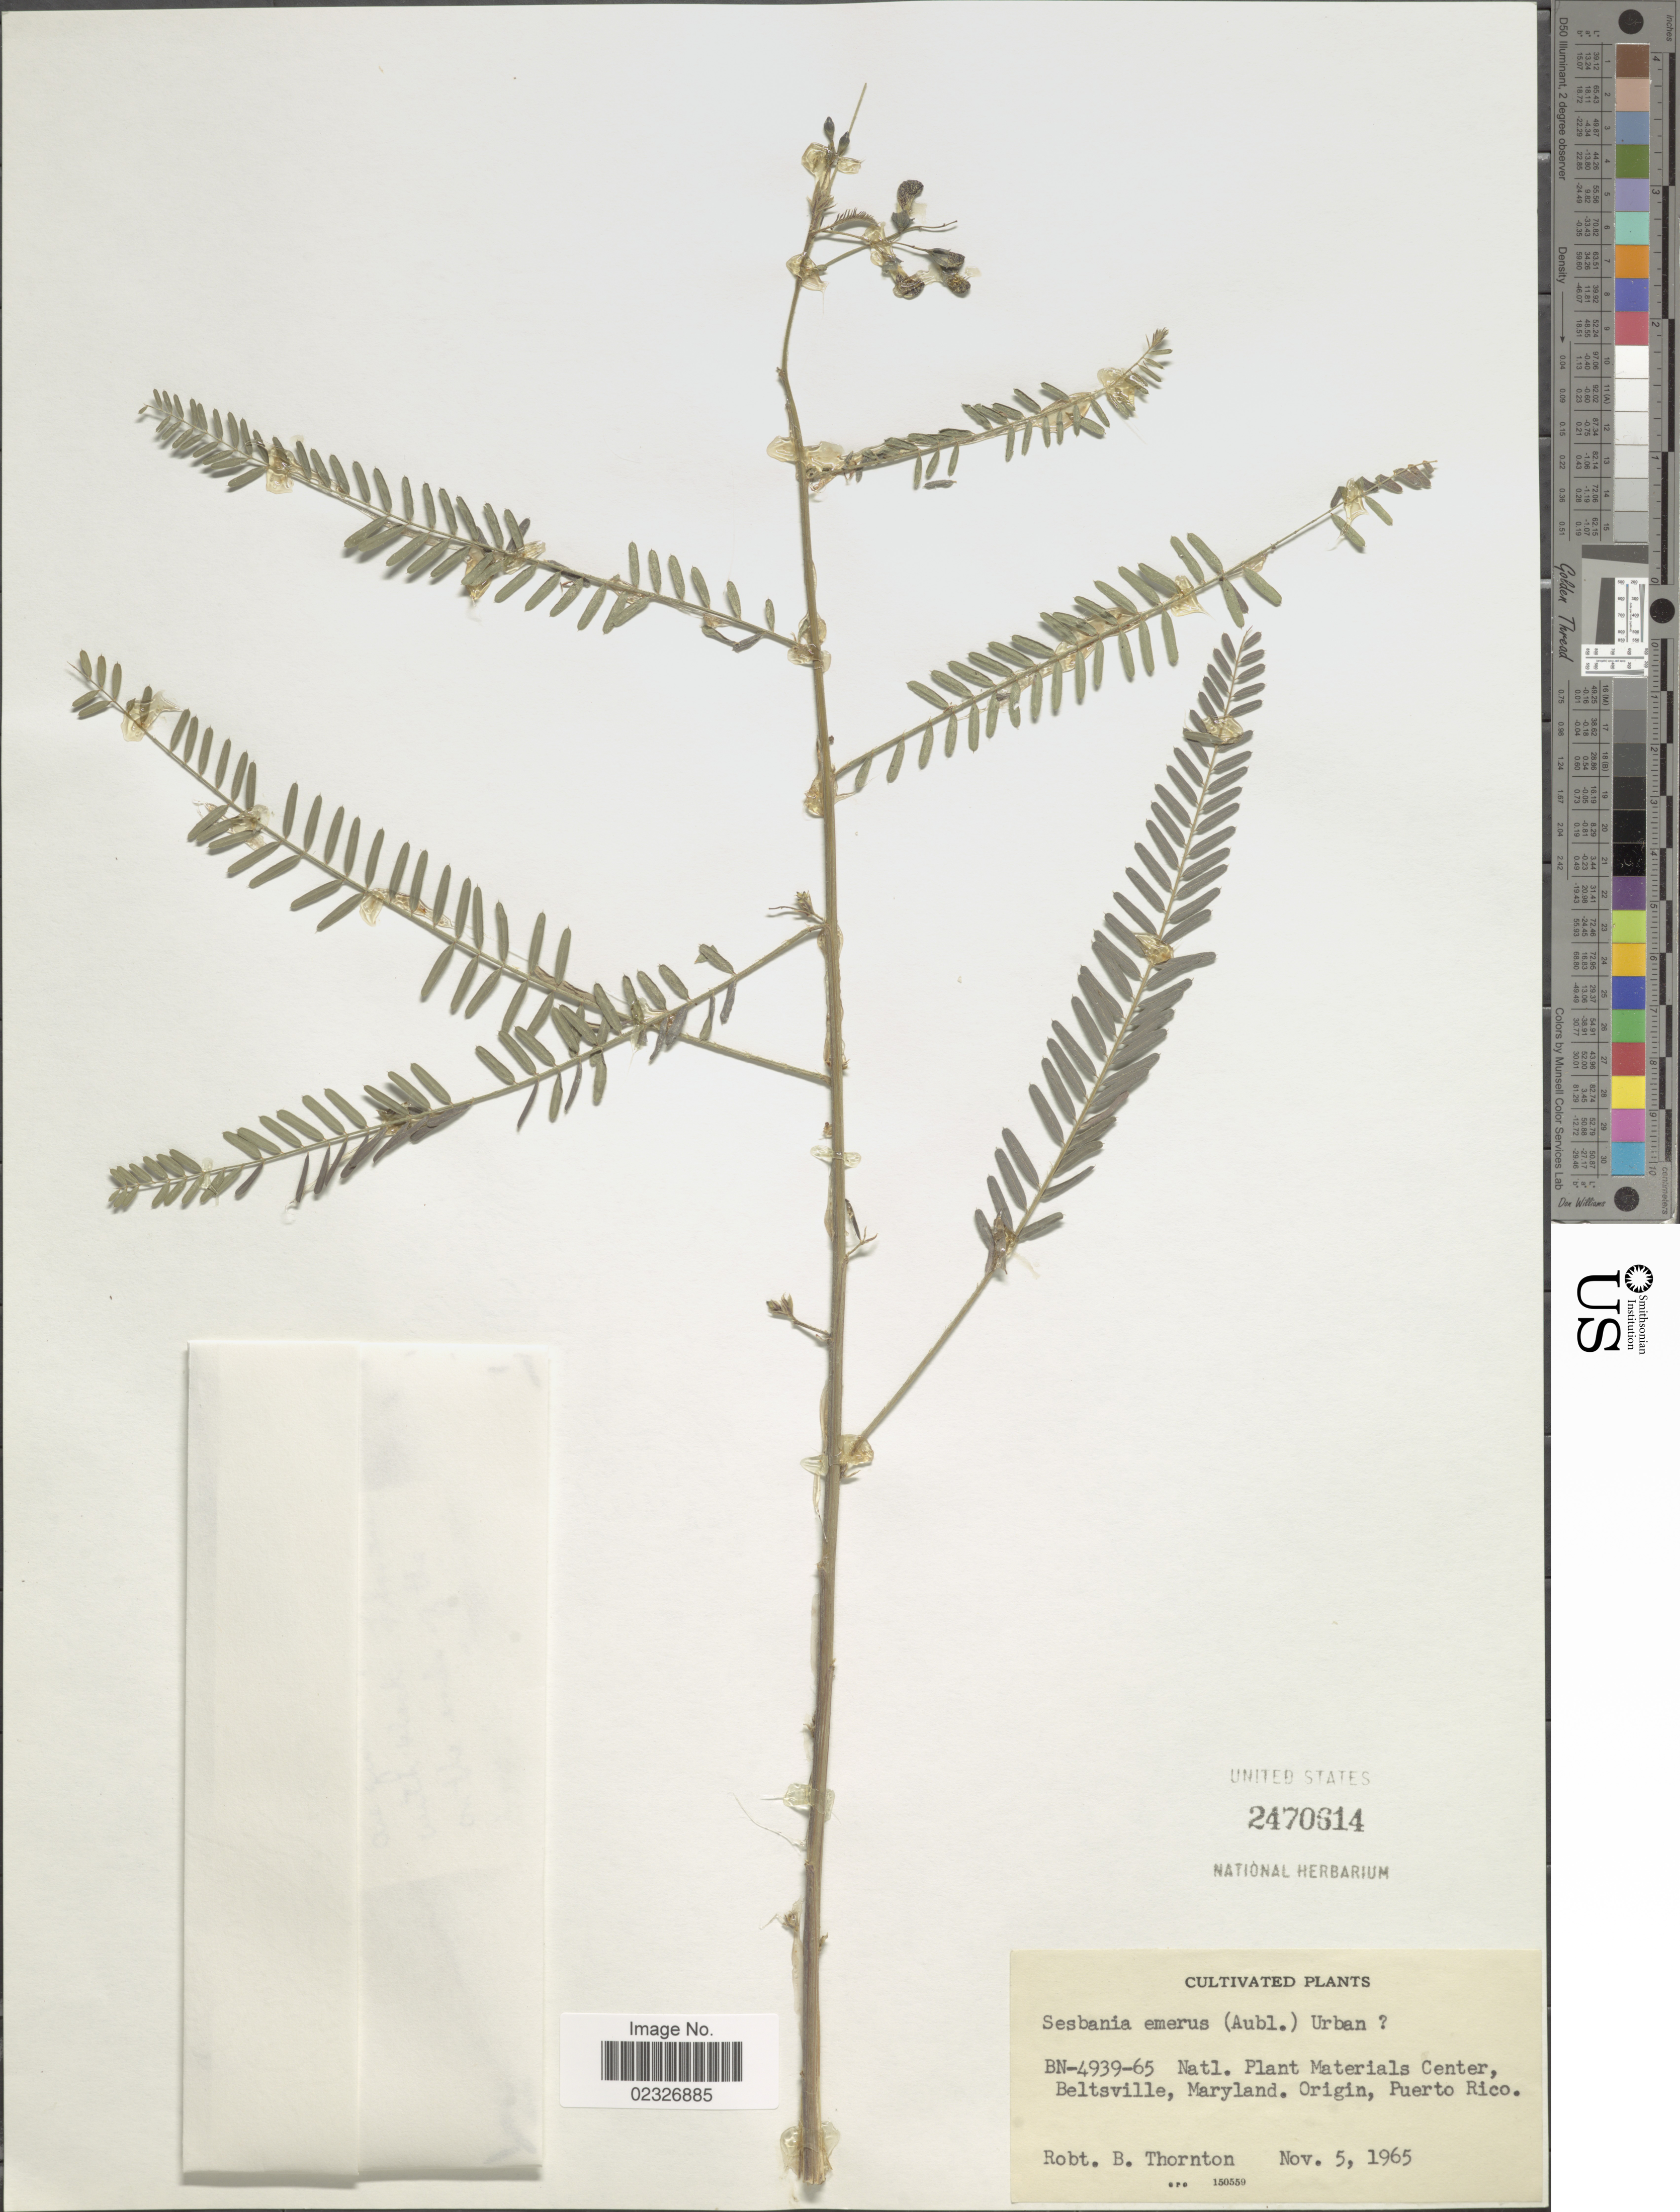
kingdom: Plantae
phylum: Tracheophyta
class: Magnoliopsida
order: Fabales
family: Fabaceae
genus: Sesbania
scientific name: Sesbania emerus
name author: (Aubl.) Urb.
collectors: R. Thornton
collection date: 1965-11-05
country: United States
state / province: Maryland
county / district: Prince George's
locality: BN-4939-65 Natl. Plant Materials Center, Beltsville, Maryland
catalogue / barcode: US 2470614